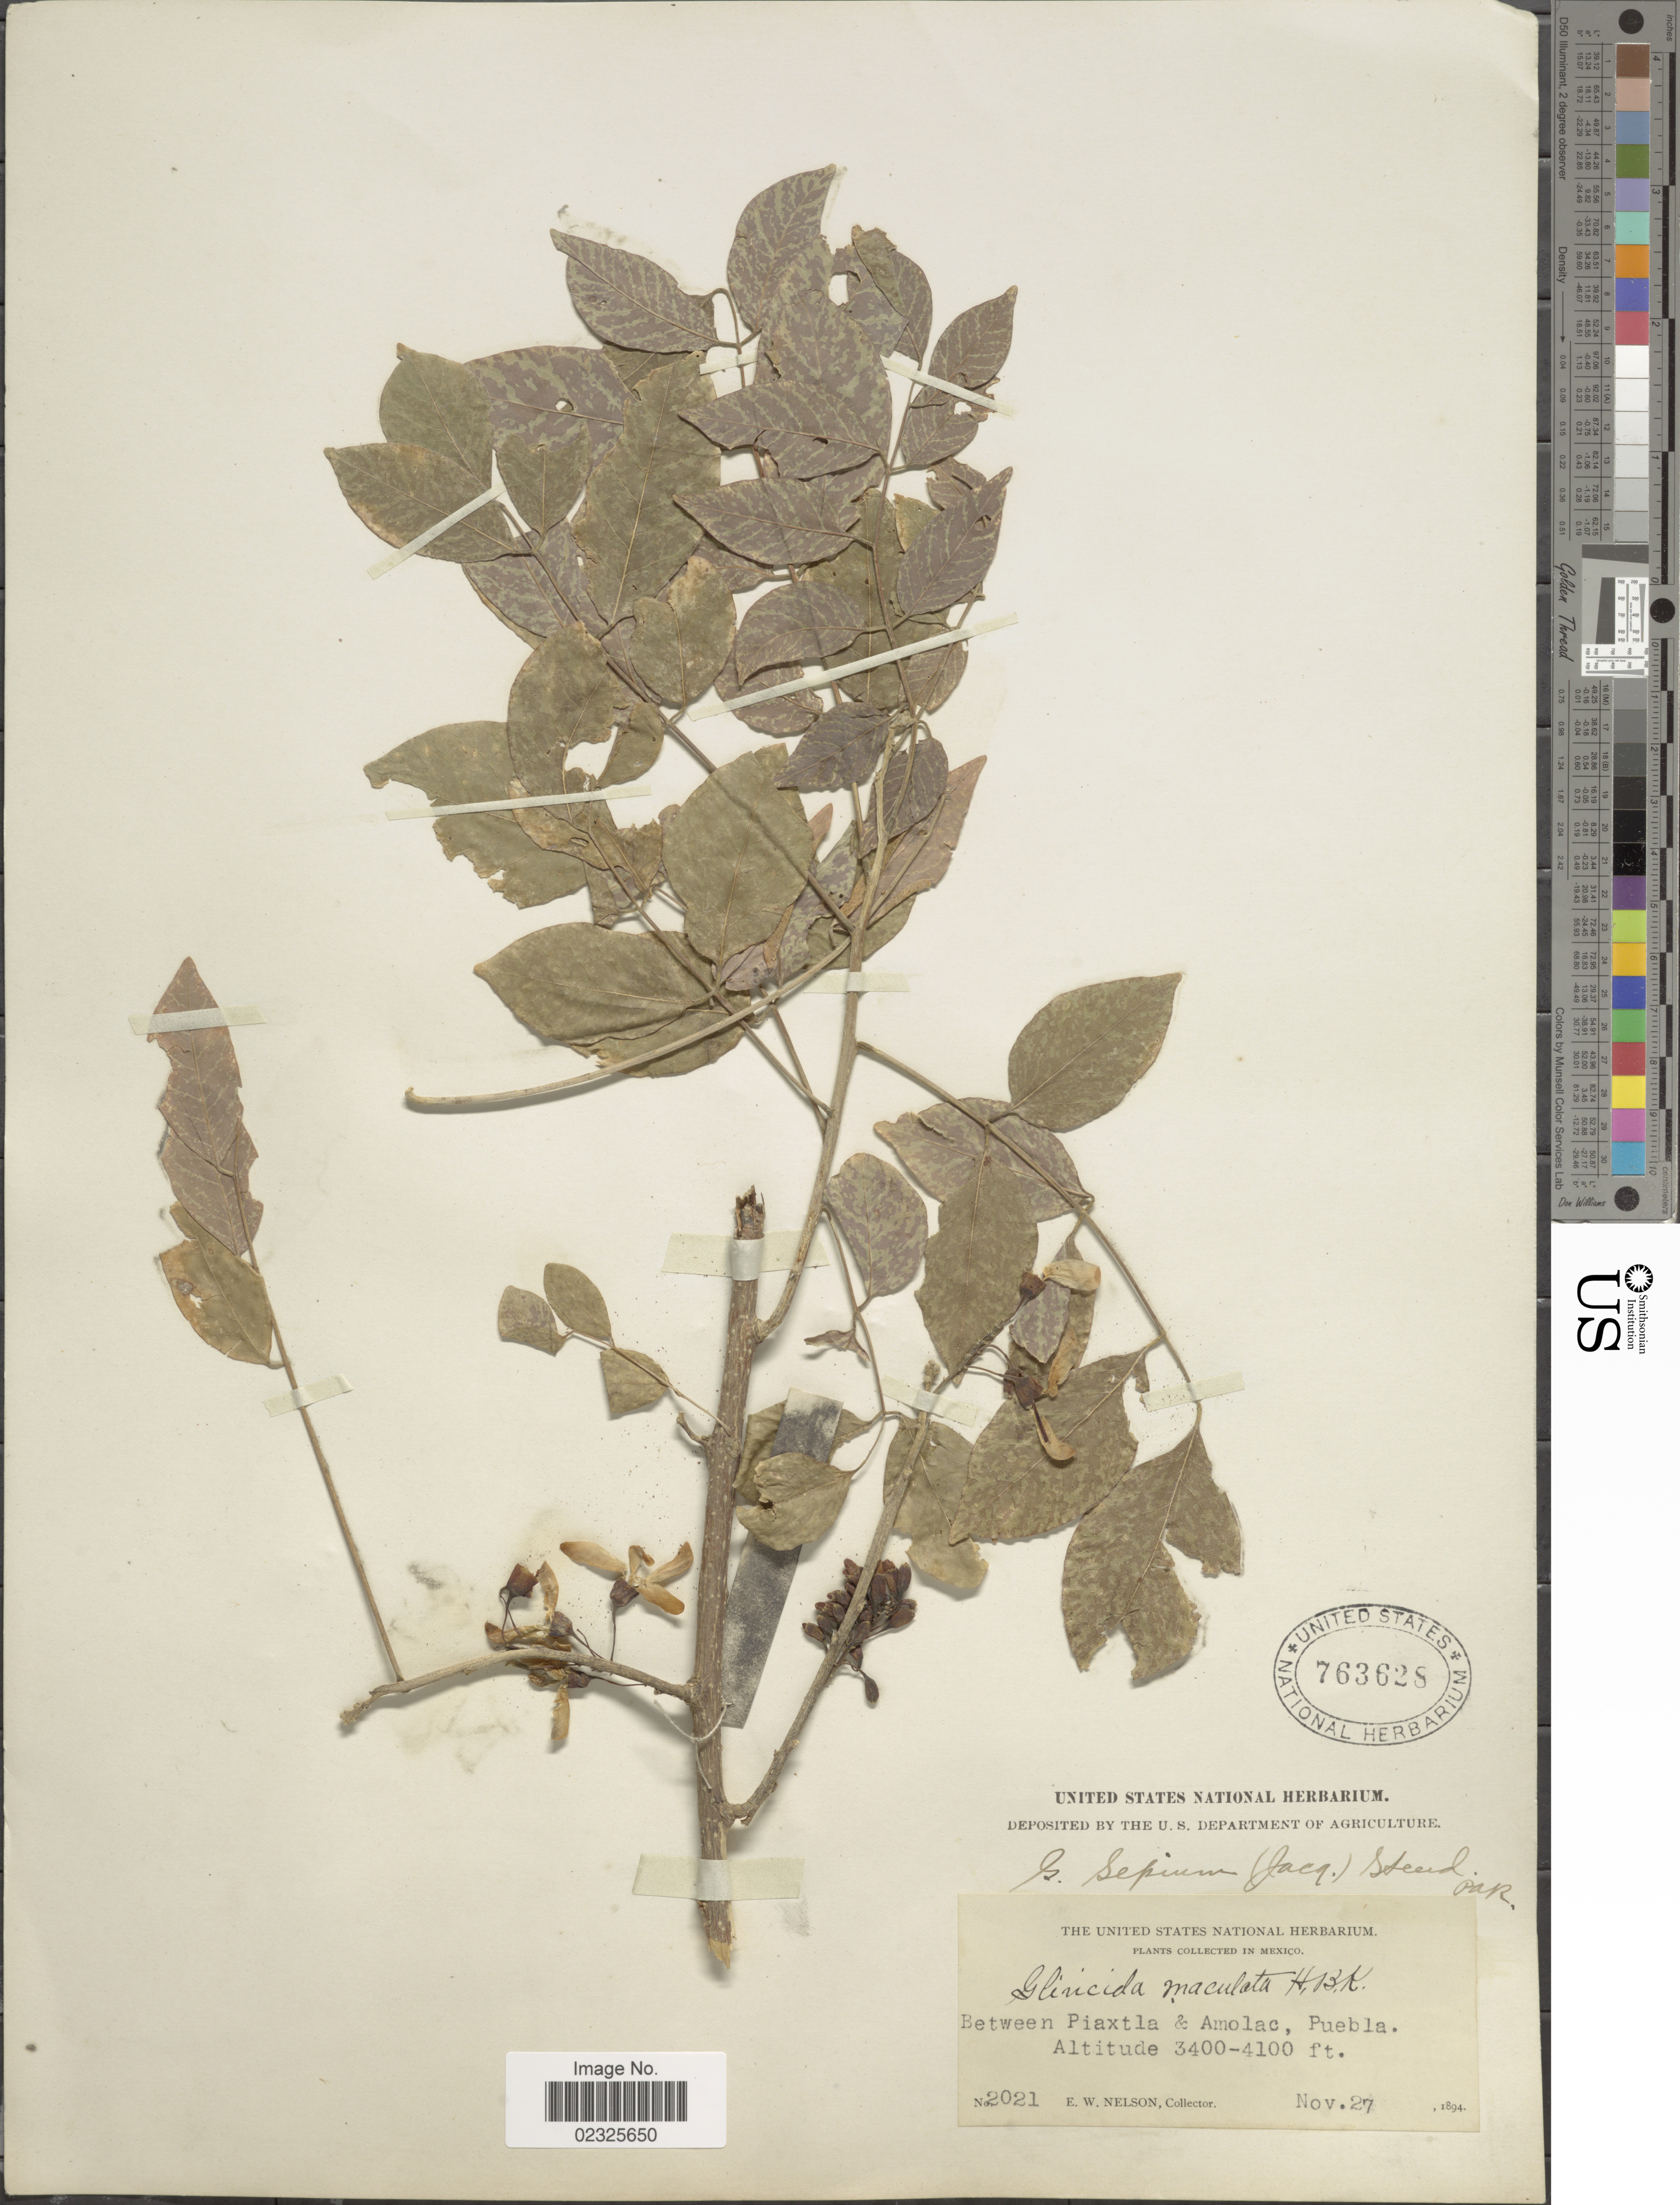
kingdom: Plantae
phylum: Tracheophyta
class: Magnoliopsida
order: Fabales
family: Fabaceae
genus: Gliricidia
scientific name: Gliricidia sepium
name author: (Jacq.) Kunth ex Walp.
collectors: E. W. Nelson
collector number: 2021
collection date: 1894-11-27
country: Mexico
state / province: Puebla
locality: Between Piaxtla & Amolac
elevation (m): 1036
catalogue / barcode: US 763628